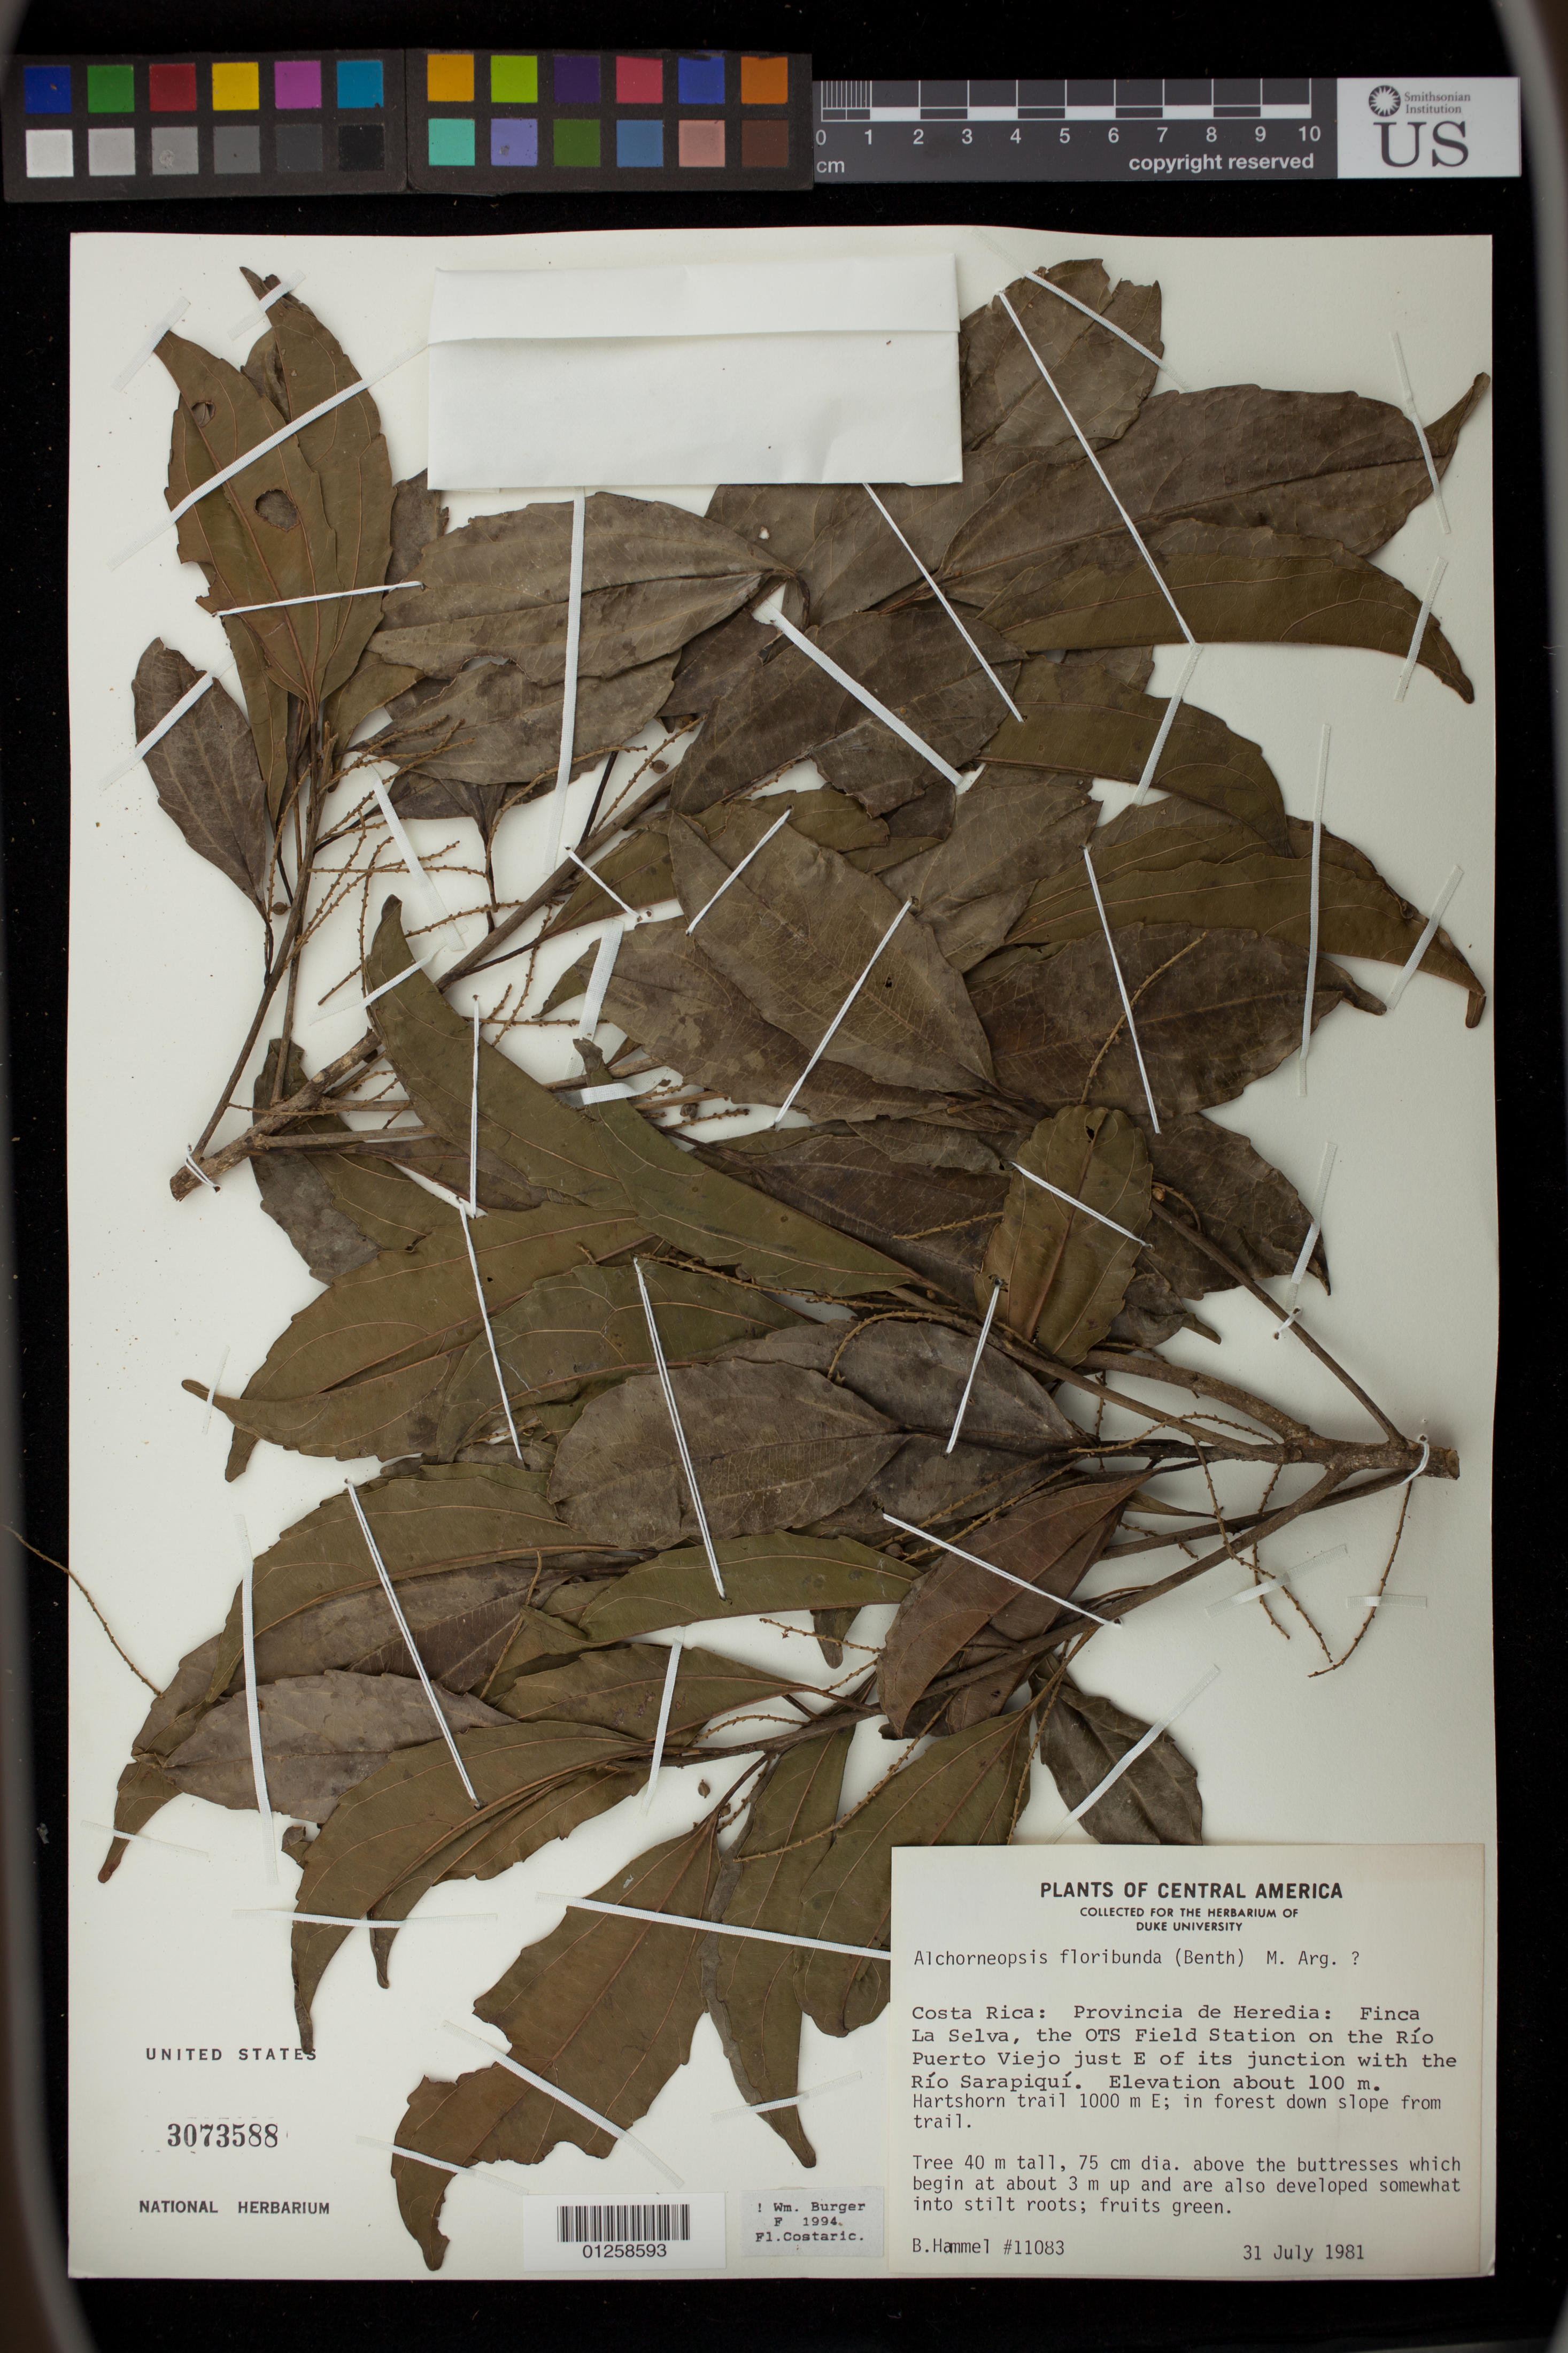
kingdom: Plantae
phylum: Tracheophyta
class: Magnoliopsida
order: Malpighiales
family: Euphorbiaceae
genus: Alchorneopsis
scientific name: Alchorneopsis floribunda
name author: (Benth.) Müll. Arg.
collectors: B. Hammel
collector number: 11083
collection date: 1981-07-31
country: Costa Rica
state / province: Heredia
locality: Finca La Selva, the OTS Field Station on the Ra­o Puerto Viejo just E of its junction with the Rio Sarapiqua. Hartshorn trail 1000 m E; in forest down slope from trail.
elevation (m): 100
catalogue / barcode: US 3073588